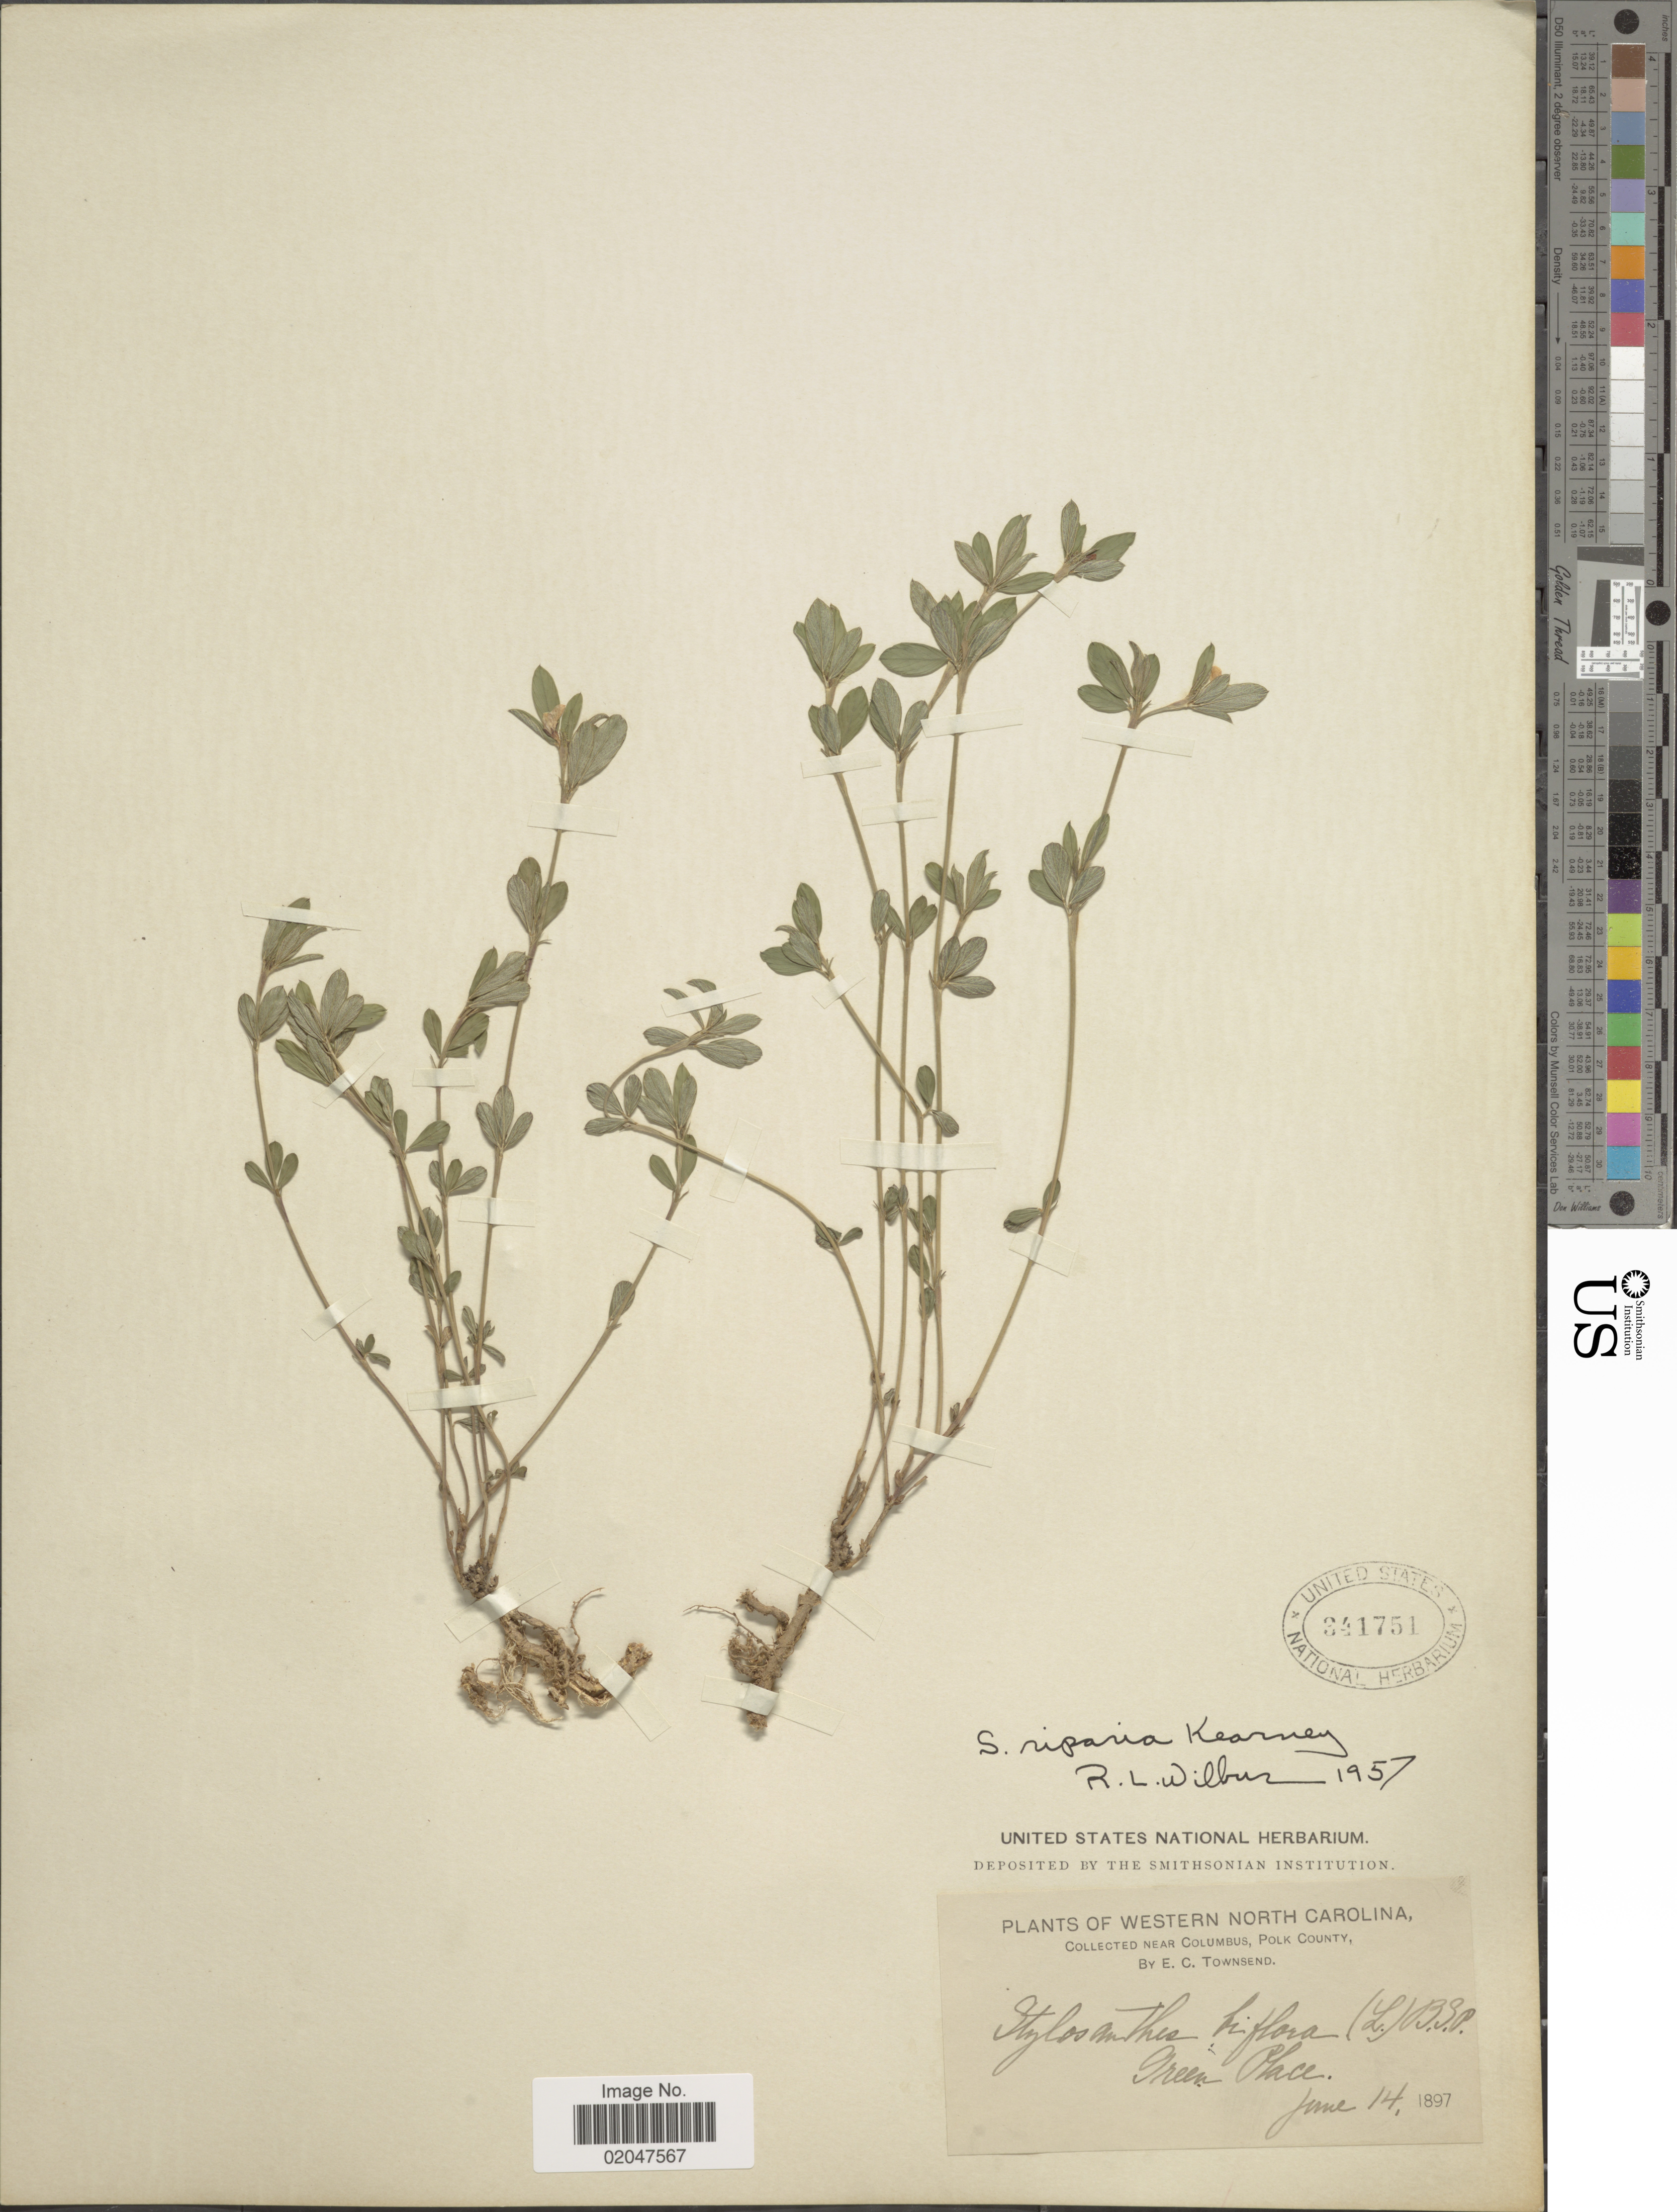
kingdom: Plantae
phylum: Tracheophyta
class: Magnoliopsida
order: Fabales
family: Fabaceae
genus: Stylosanthes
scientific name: Stylosanthes biflora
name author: (L.) Britton et al.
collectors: E. C. Townsend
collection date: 1897-06-14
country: United States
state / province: North Carolina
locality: Western North Carolina, near Columbus, Polk County, Green Place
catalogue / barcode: US 341751